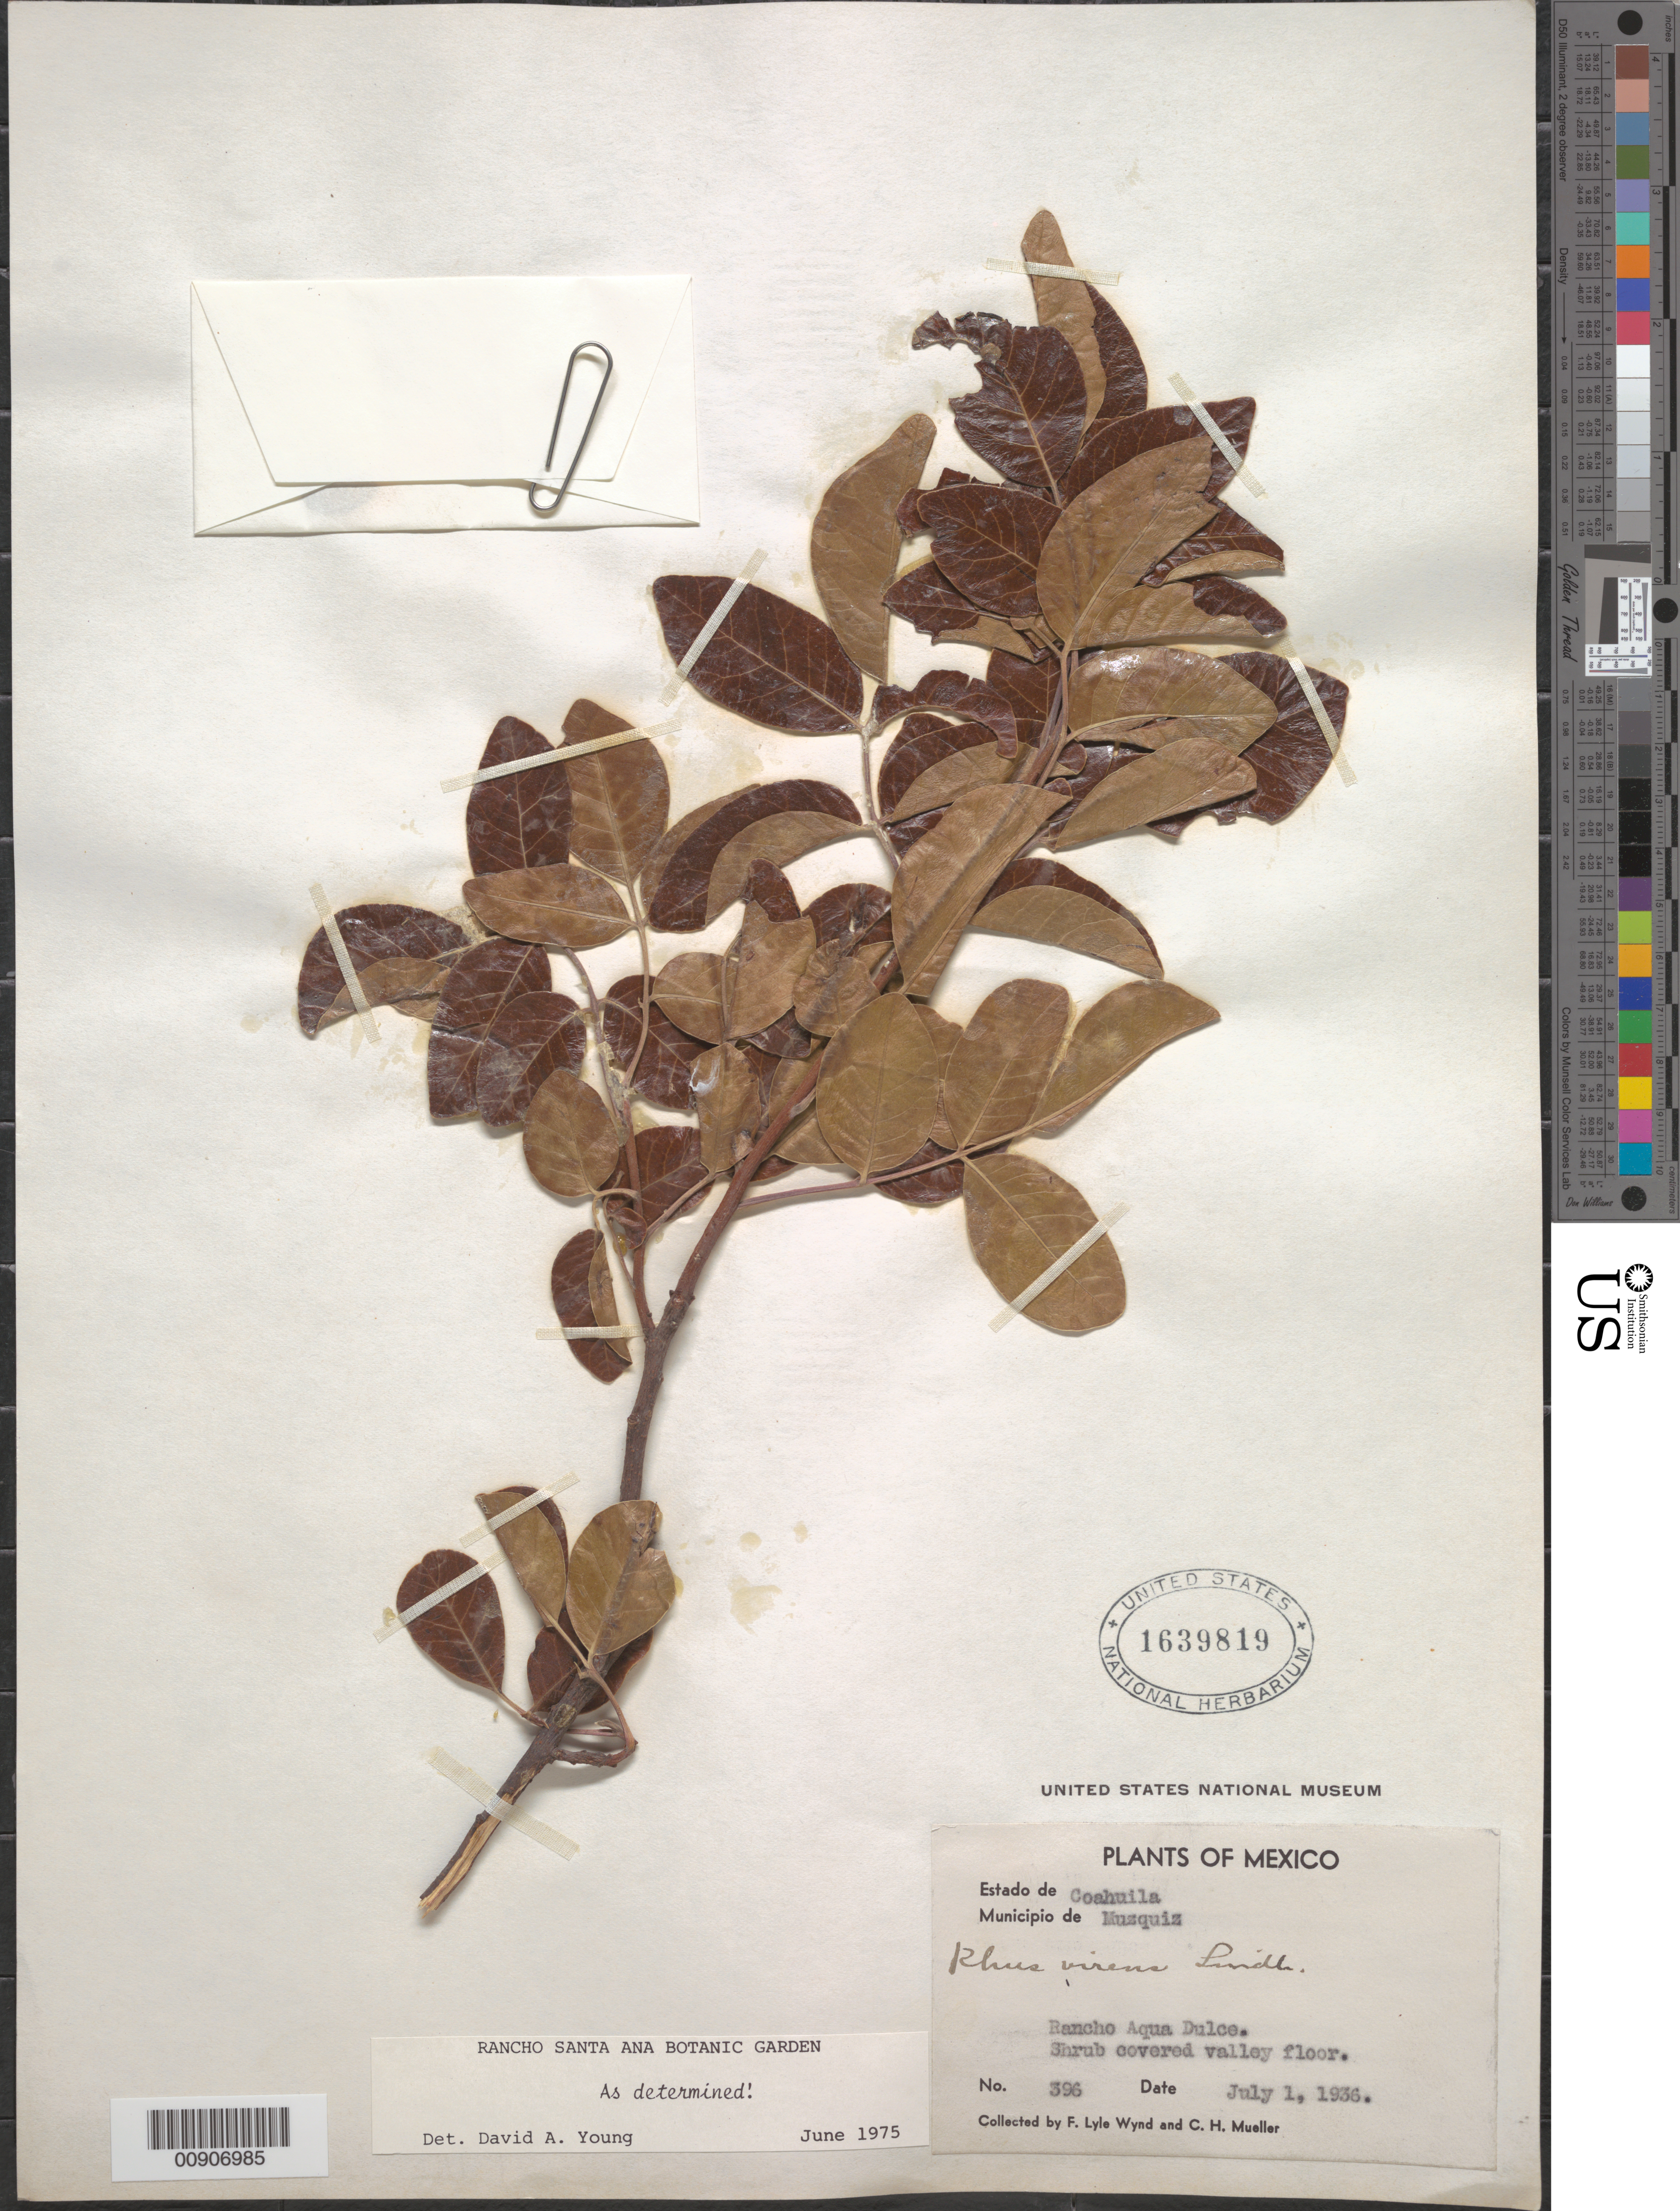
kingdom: Plantae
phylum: Tracheophyta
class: Magnoliopsida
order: Sapindales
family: Anacardiaceae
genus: Rhus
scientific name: Rhus virens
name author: Lindh. ex A. Gray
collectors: F. L. Wynd & C. H. Mueller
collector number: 396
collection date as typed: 01 Jul 1936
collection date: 1936-07-01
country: Mexico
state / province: Coahuila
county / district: Múzquiz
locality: Estado de Coahuila, Municipio de Múzquiz, Rancho de Aqua Dulce.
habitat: Shrub covered valley floor.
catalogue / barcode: US 1639819